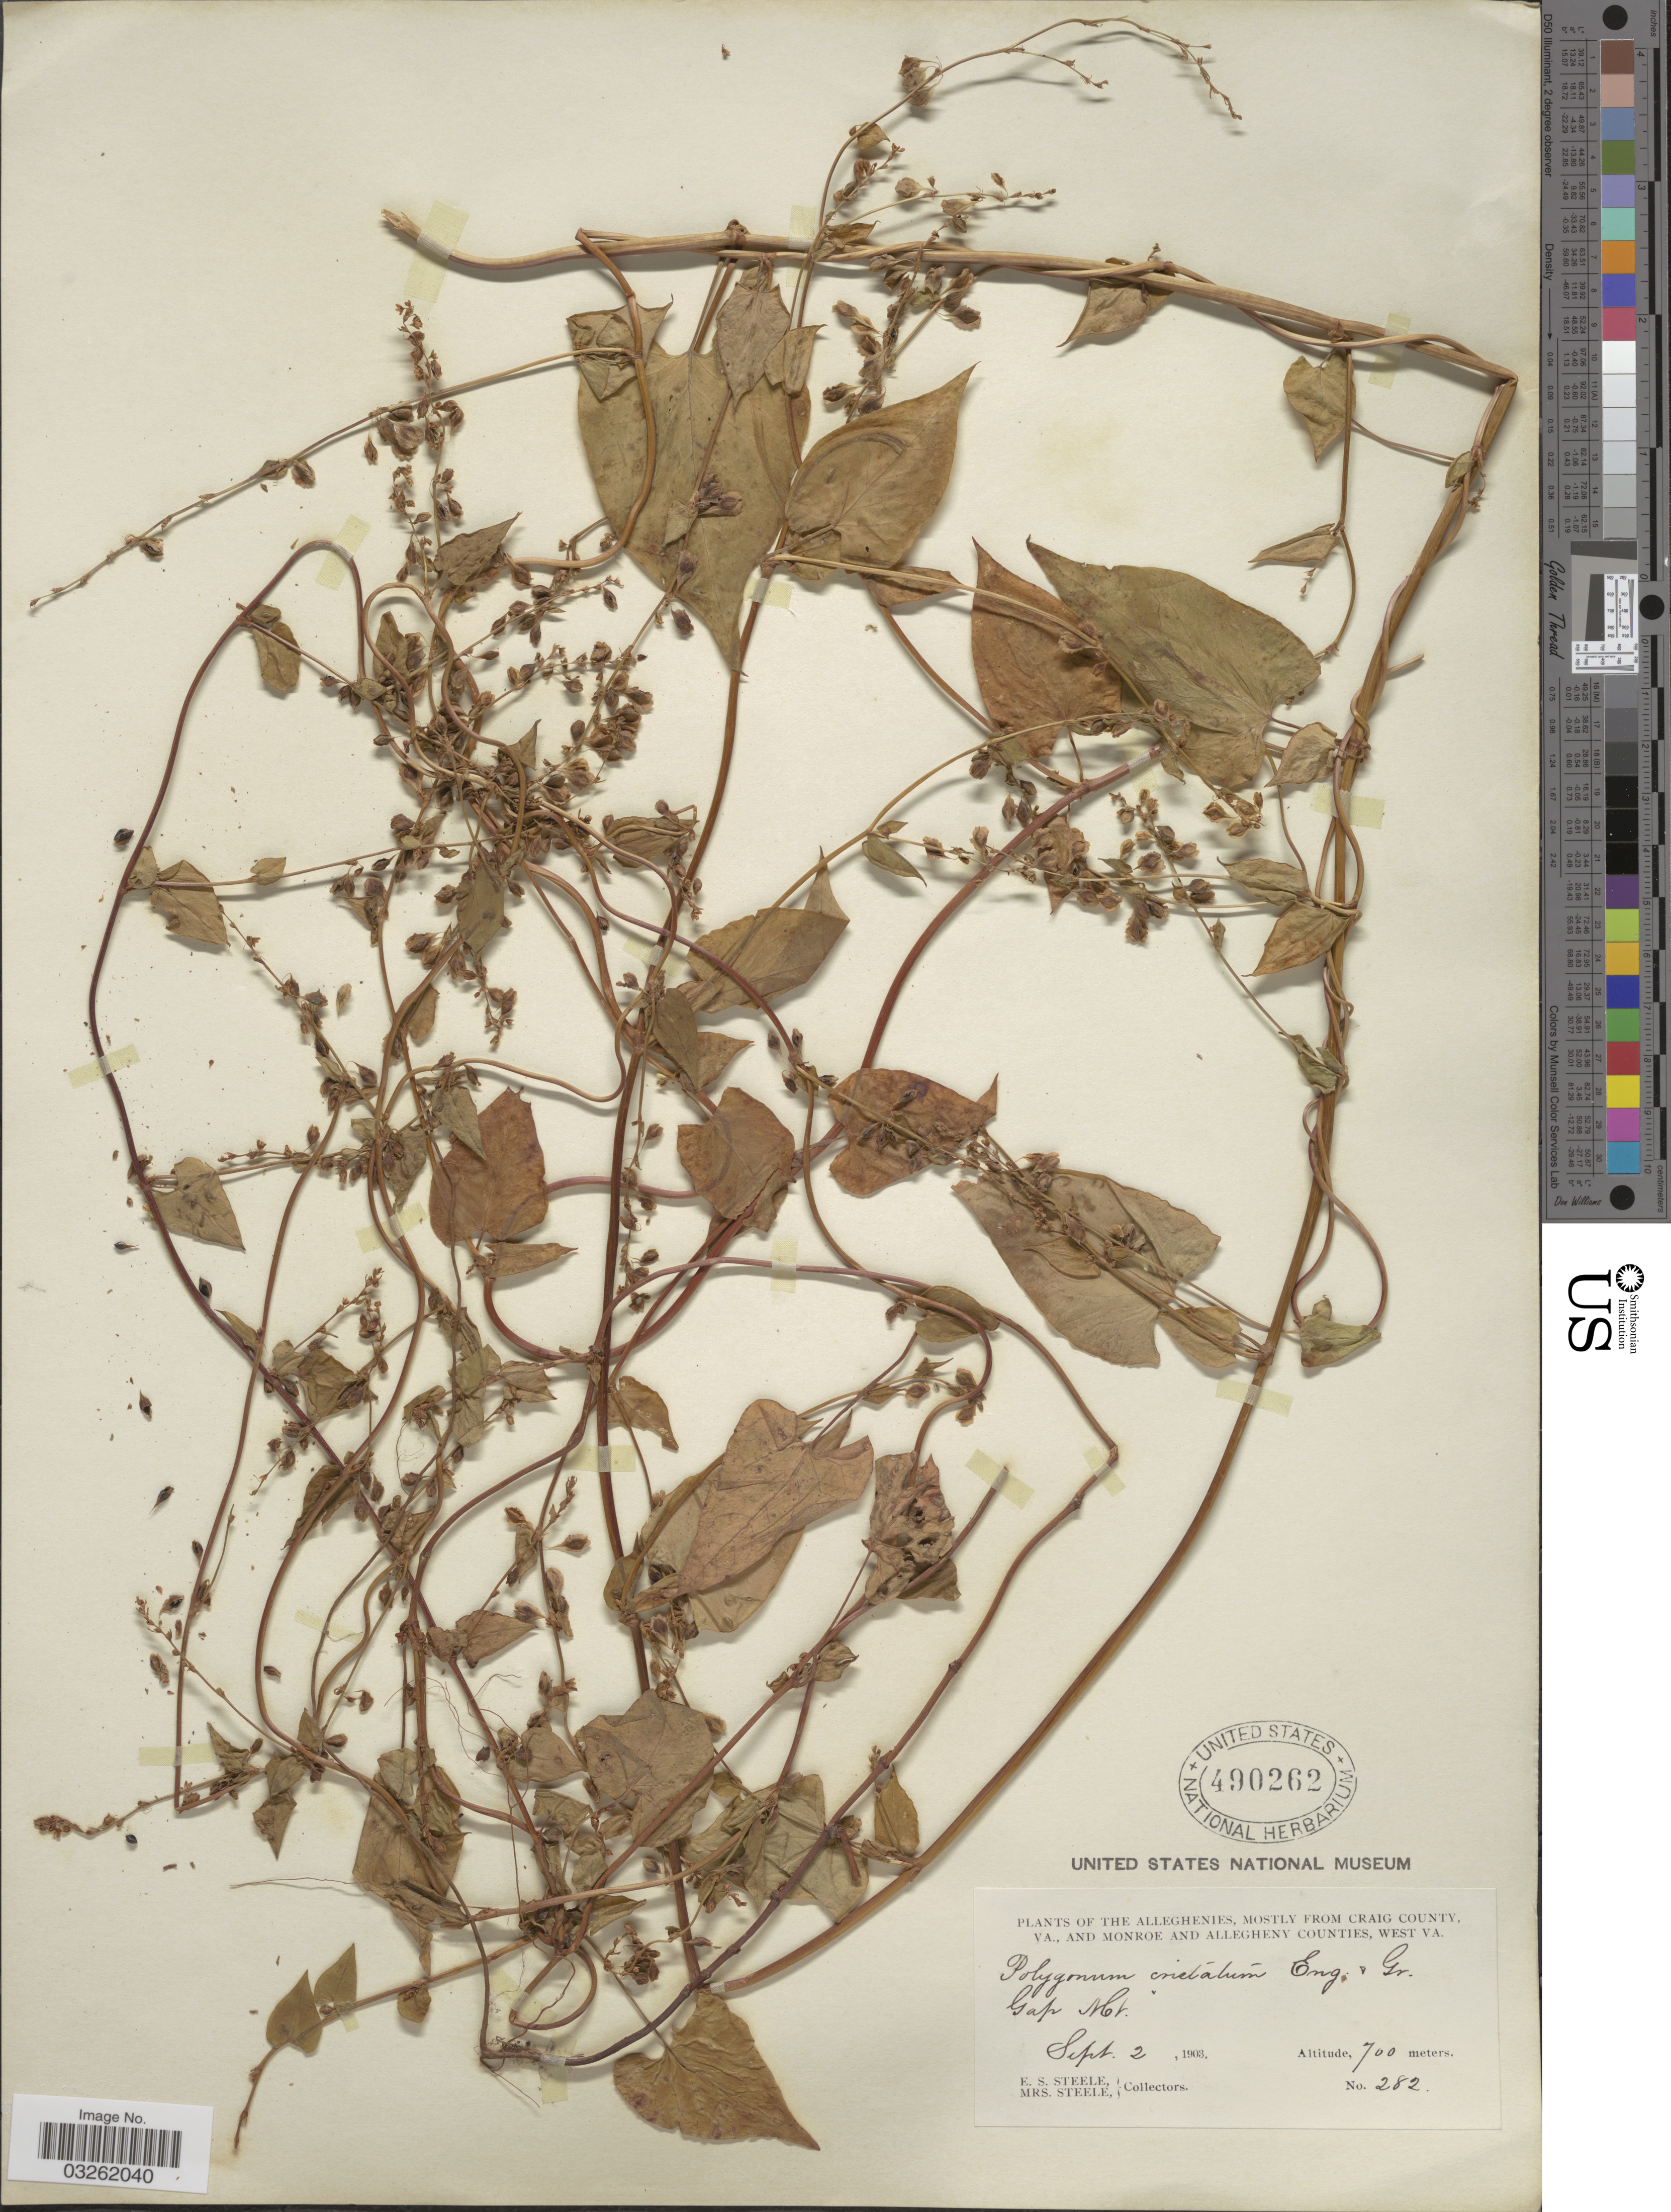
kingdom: Plantae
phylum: Tracheophyta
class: Magnoliopsida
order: Caryophyllales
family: Polygonaceae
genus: Fallopia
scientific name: Fallopia scandens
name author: (L.) Holub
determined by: Strong, Mark T., (BOT), Smithsonian Institution - National Museum of Natural History (UNITED STATES)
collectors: E. Steele & Mrs. E. S. Steele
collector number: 282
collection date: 1903-09-02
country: United States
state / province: Virginia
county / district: Craig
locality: The Alleghenies, mostly from Craig County, Va., and Monroe and Allegheny Counties, West Va. Gap Mt.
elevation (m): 700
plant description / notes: Fallopia cristata (Engelm. & A. Gray) Holub here treated as a heterotypic synonym.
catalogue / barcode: US 490262